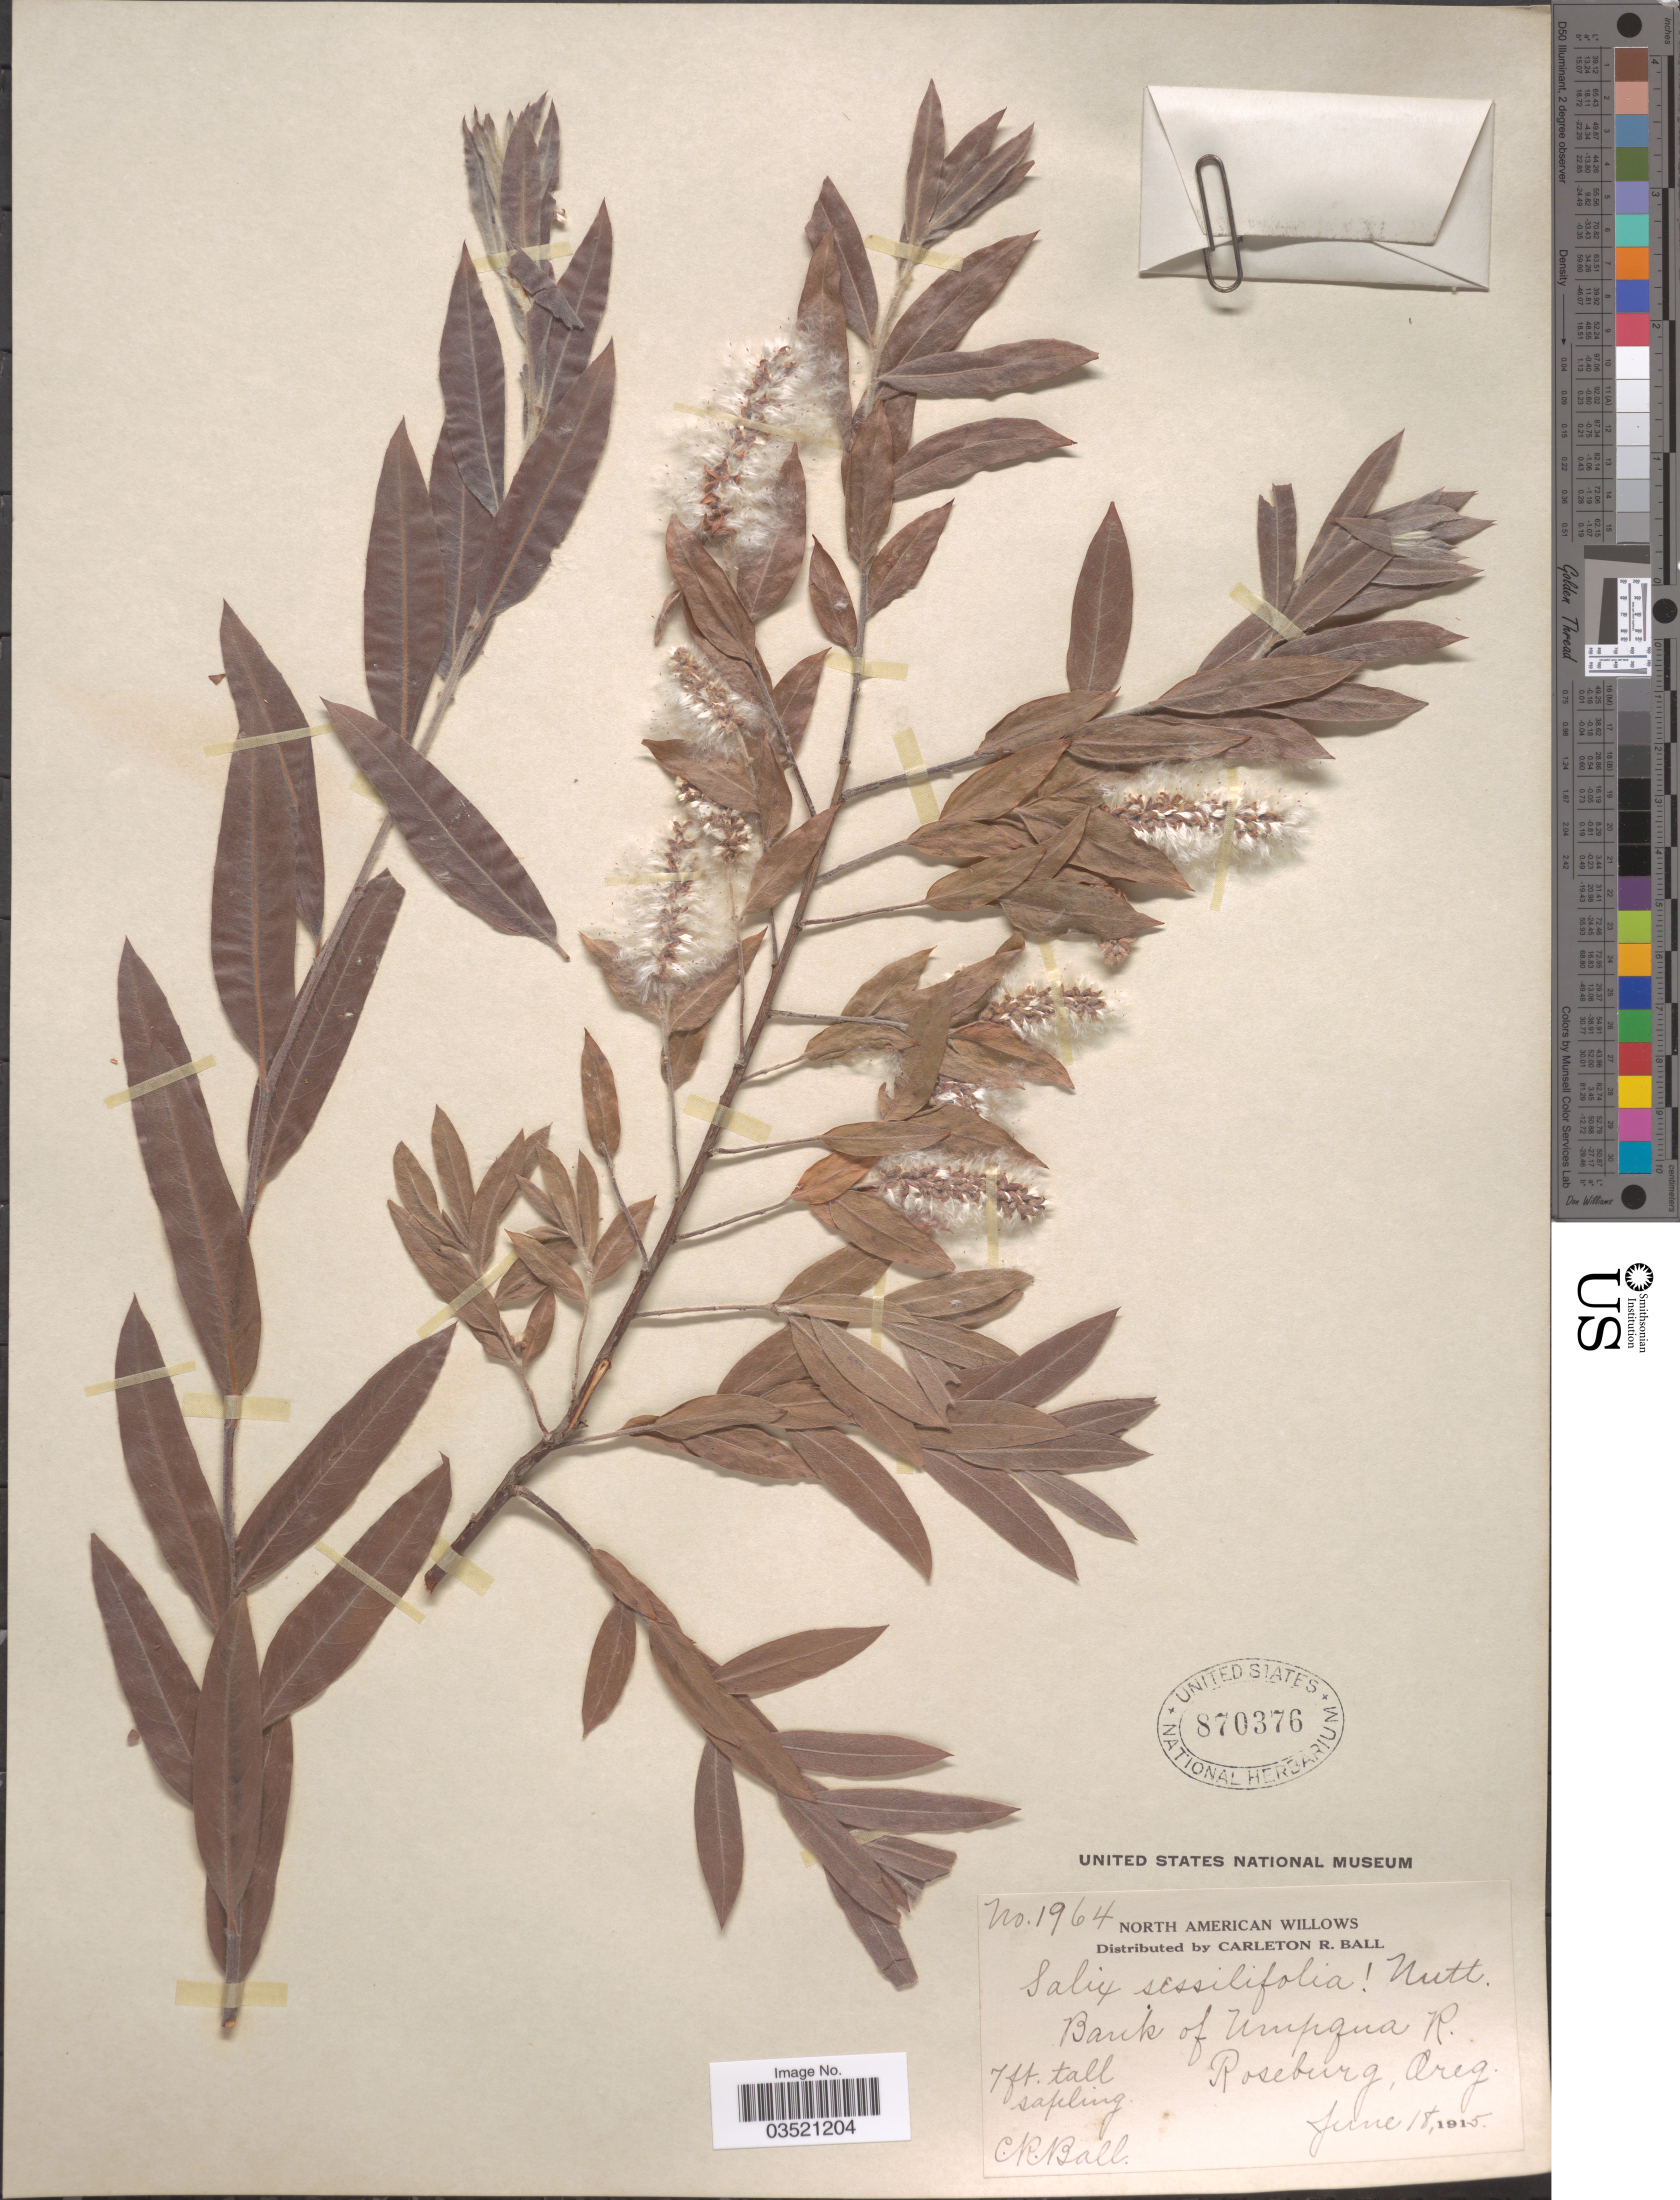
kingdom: Plantae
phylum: Tracheophyta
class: Magnoliopsida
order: Malpighiales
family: Salicaceae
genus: Salix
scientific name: Salix sessilifolia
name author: Nutt.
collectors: C. R. Ball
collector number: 1964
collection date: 1915-06-18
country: United States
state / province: Oregon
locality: Bank of Umpqua R. Roseburg.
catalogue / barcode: US 870376